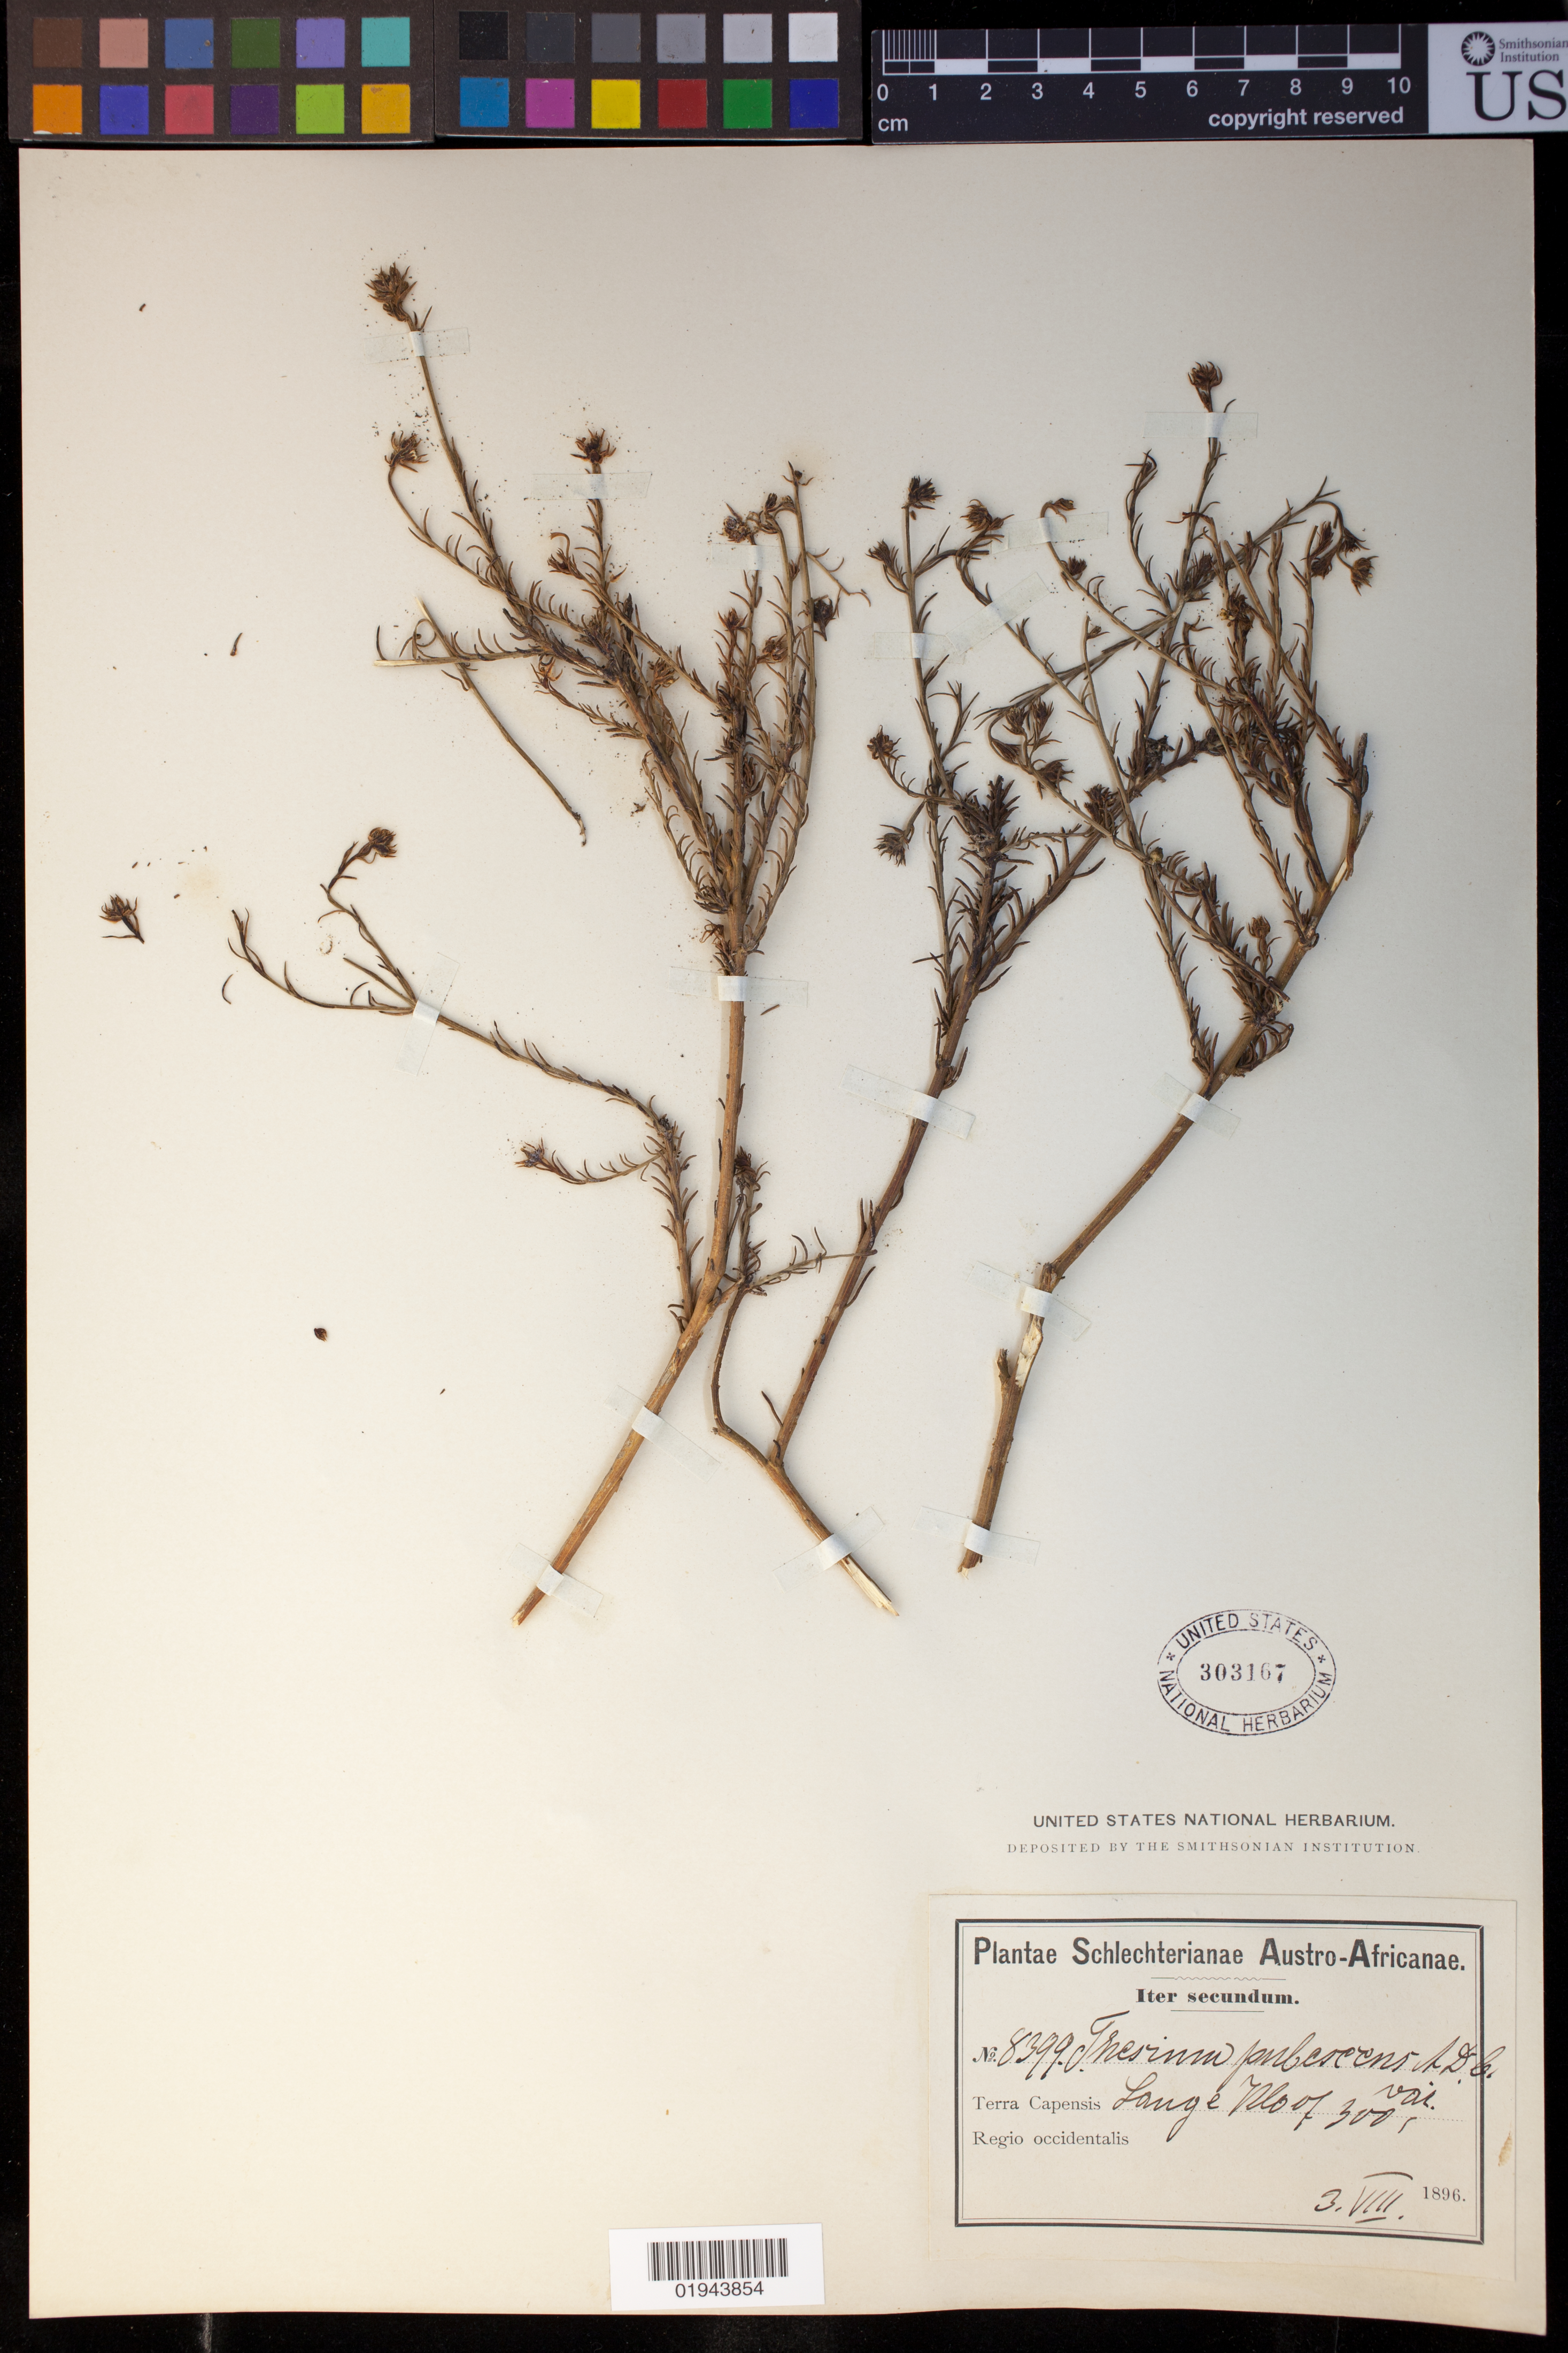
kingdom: Plantae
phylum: Tracheophyta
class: Magnoliopsida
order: Santalales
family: Thesiaceae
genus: Thesium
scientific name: Thesium pubescens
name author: A. DC.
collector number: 8399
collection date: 1896-08-03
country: South Africa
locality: Lange Kloof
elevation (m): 91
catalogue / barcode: US 303167